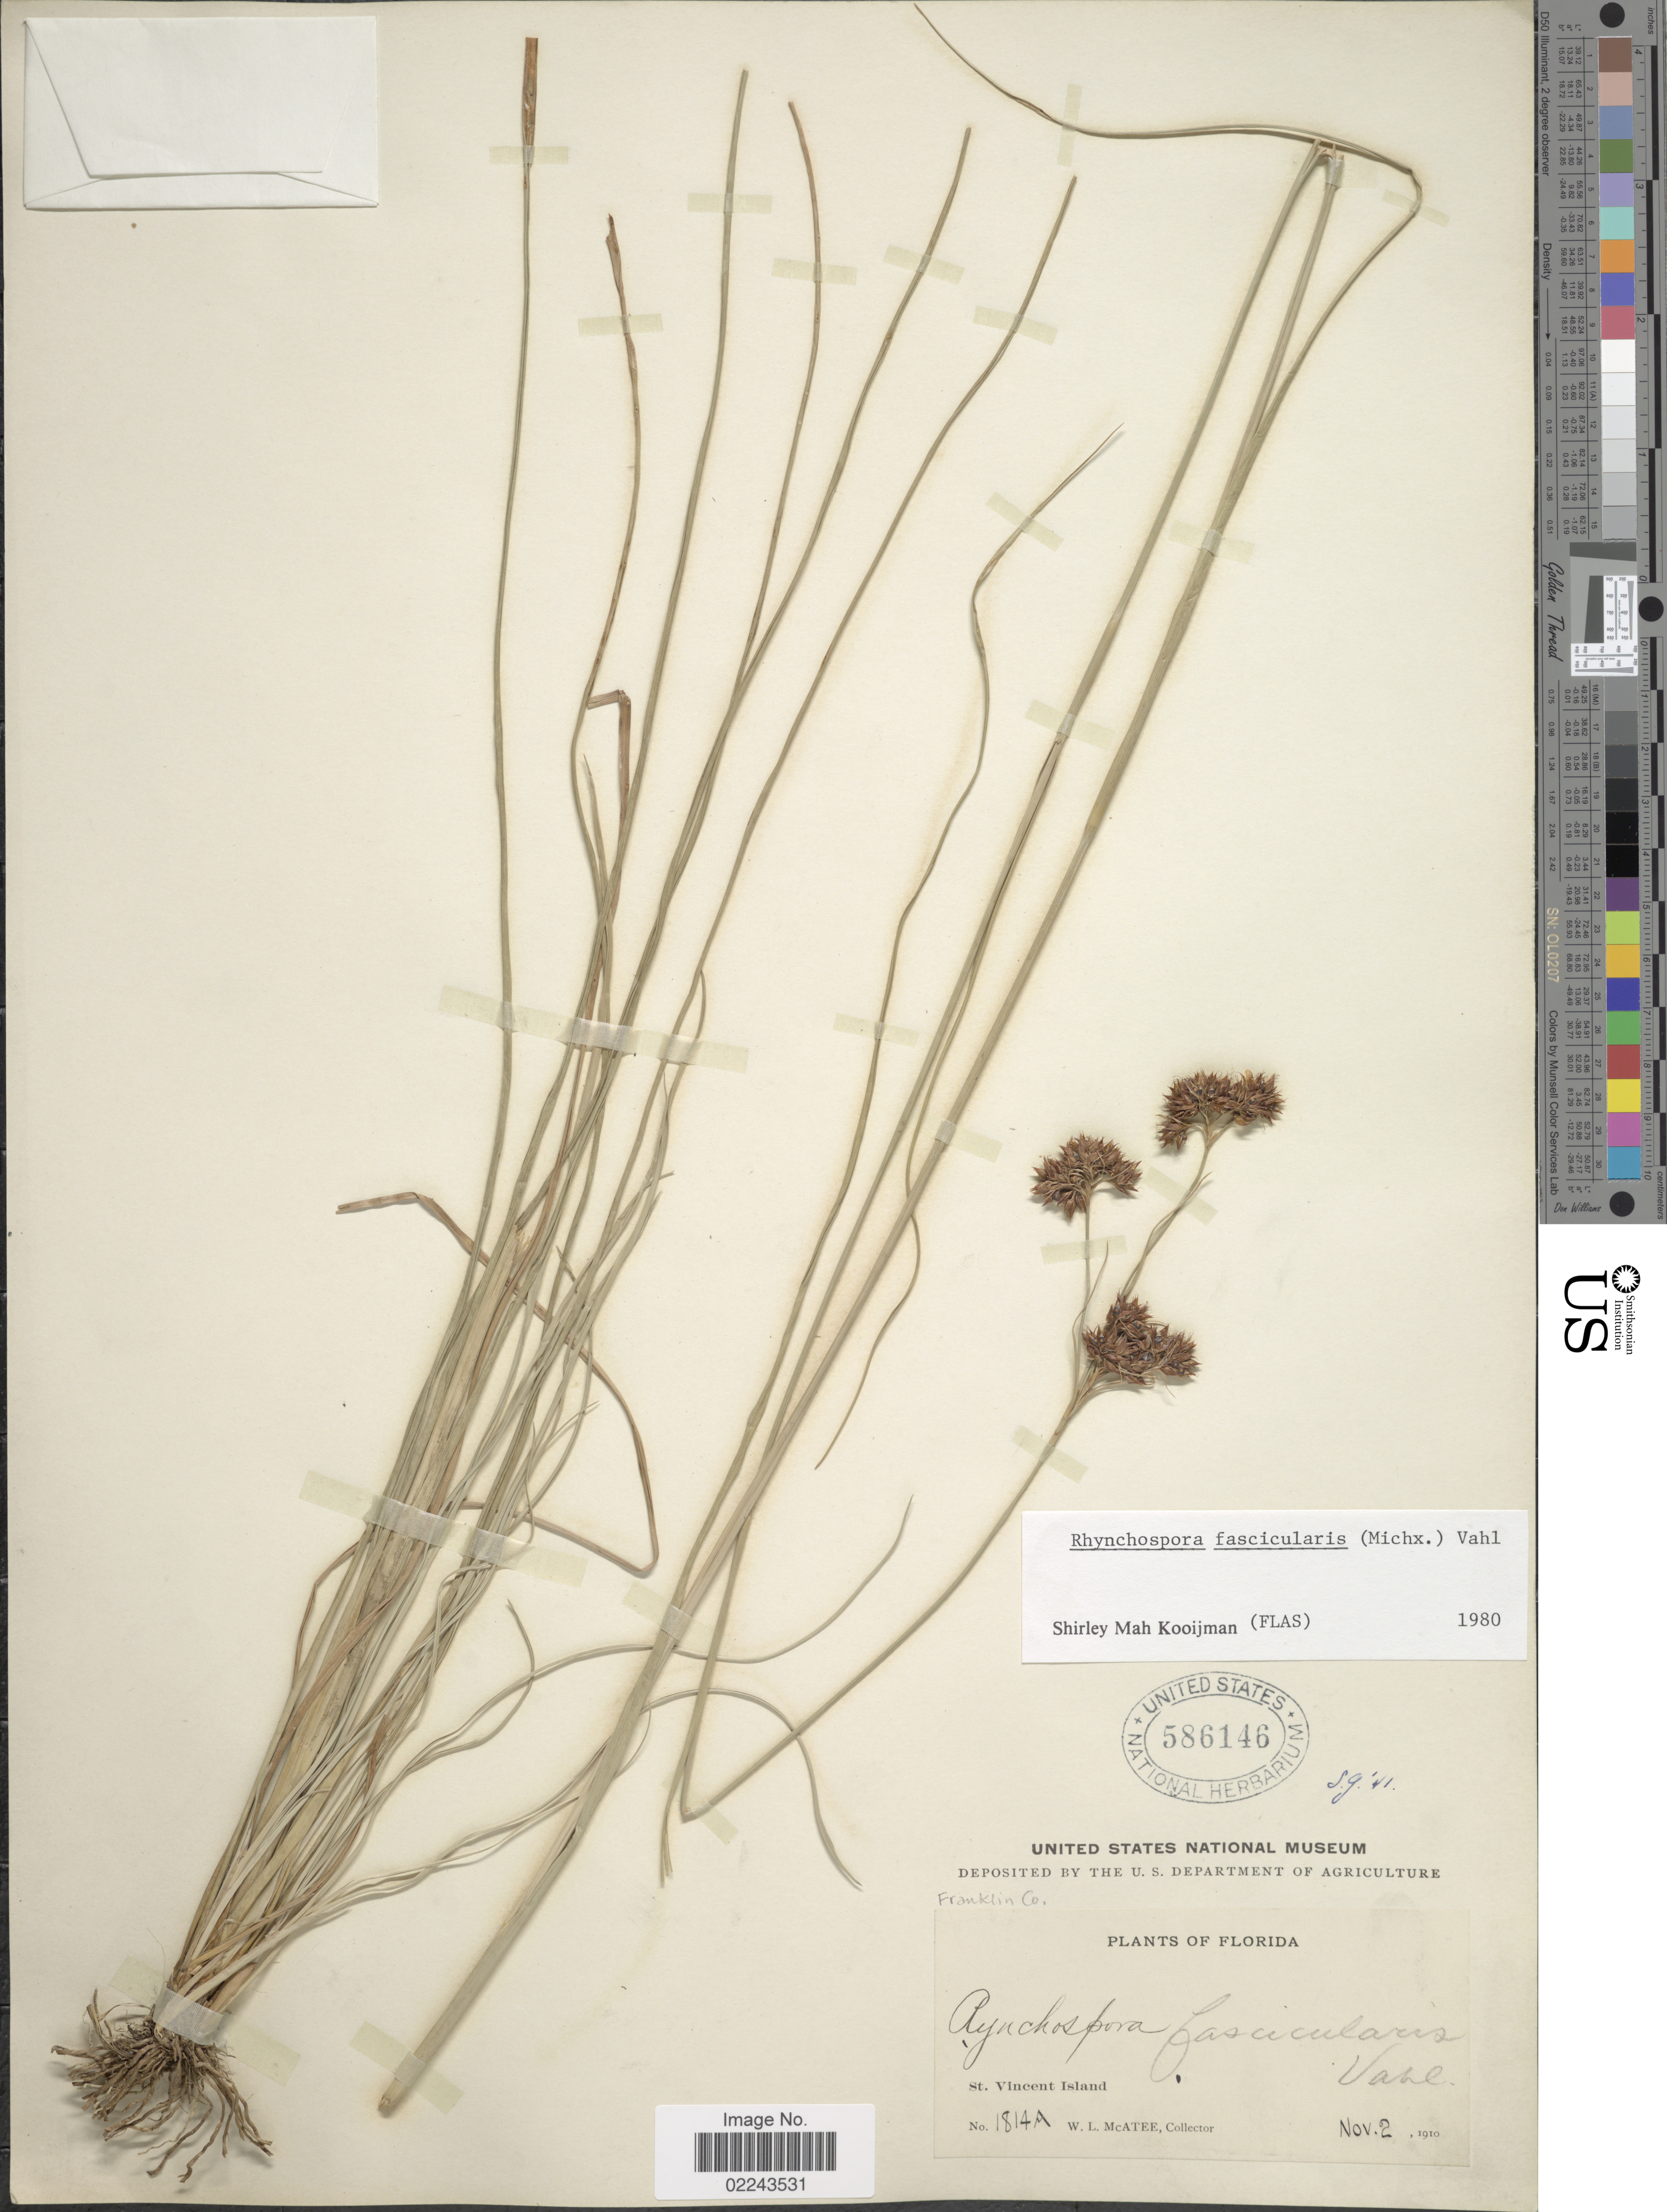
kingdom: Plantae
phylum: Tracheophyta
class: Liliopsida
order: Poales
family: Cyperaceae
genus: Rhynchospora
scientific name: Rhynchospora fascicularis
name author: (Michx.) Vahl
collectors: W. McAtee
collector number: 1814A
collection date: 1910-11-02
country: United States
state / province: Florida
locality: St. Vincent Island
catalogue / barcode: US 586146